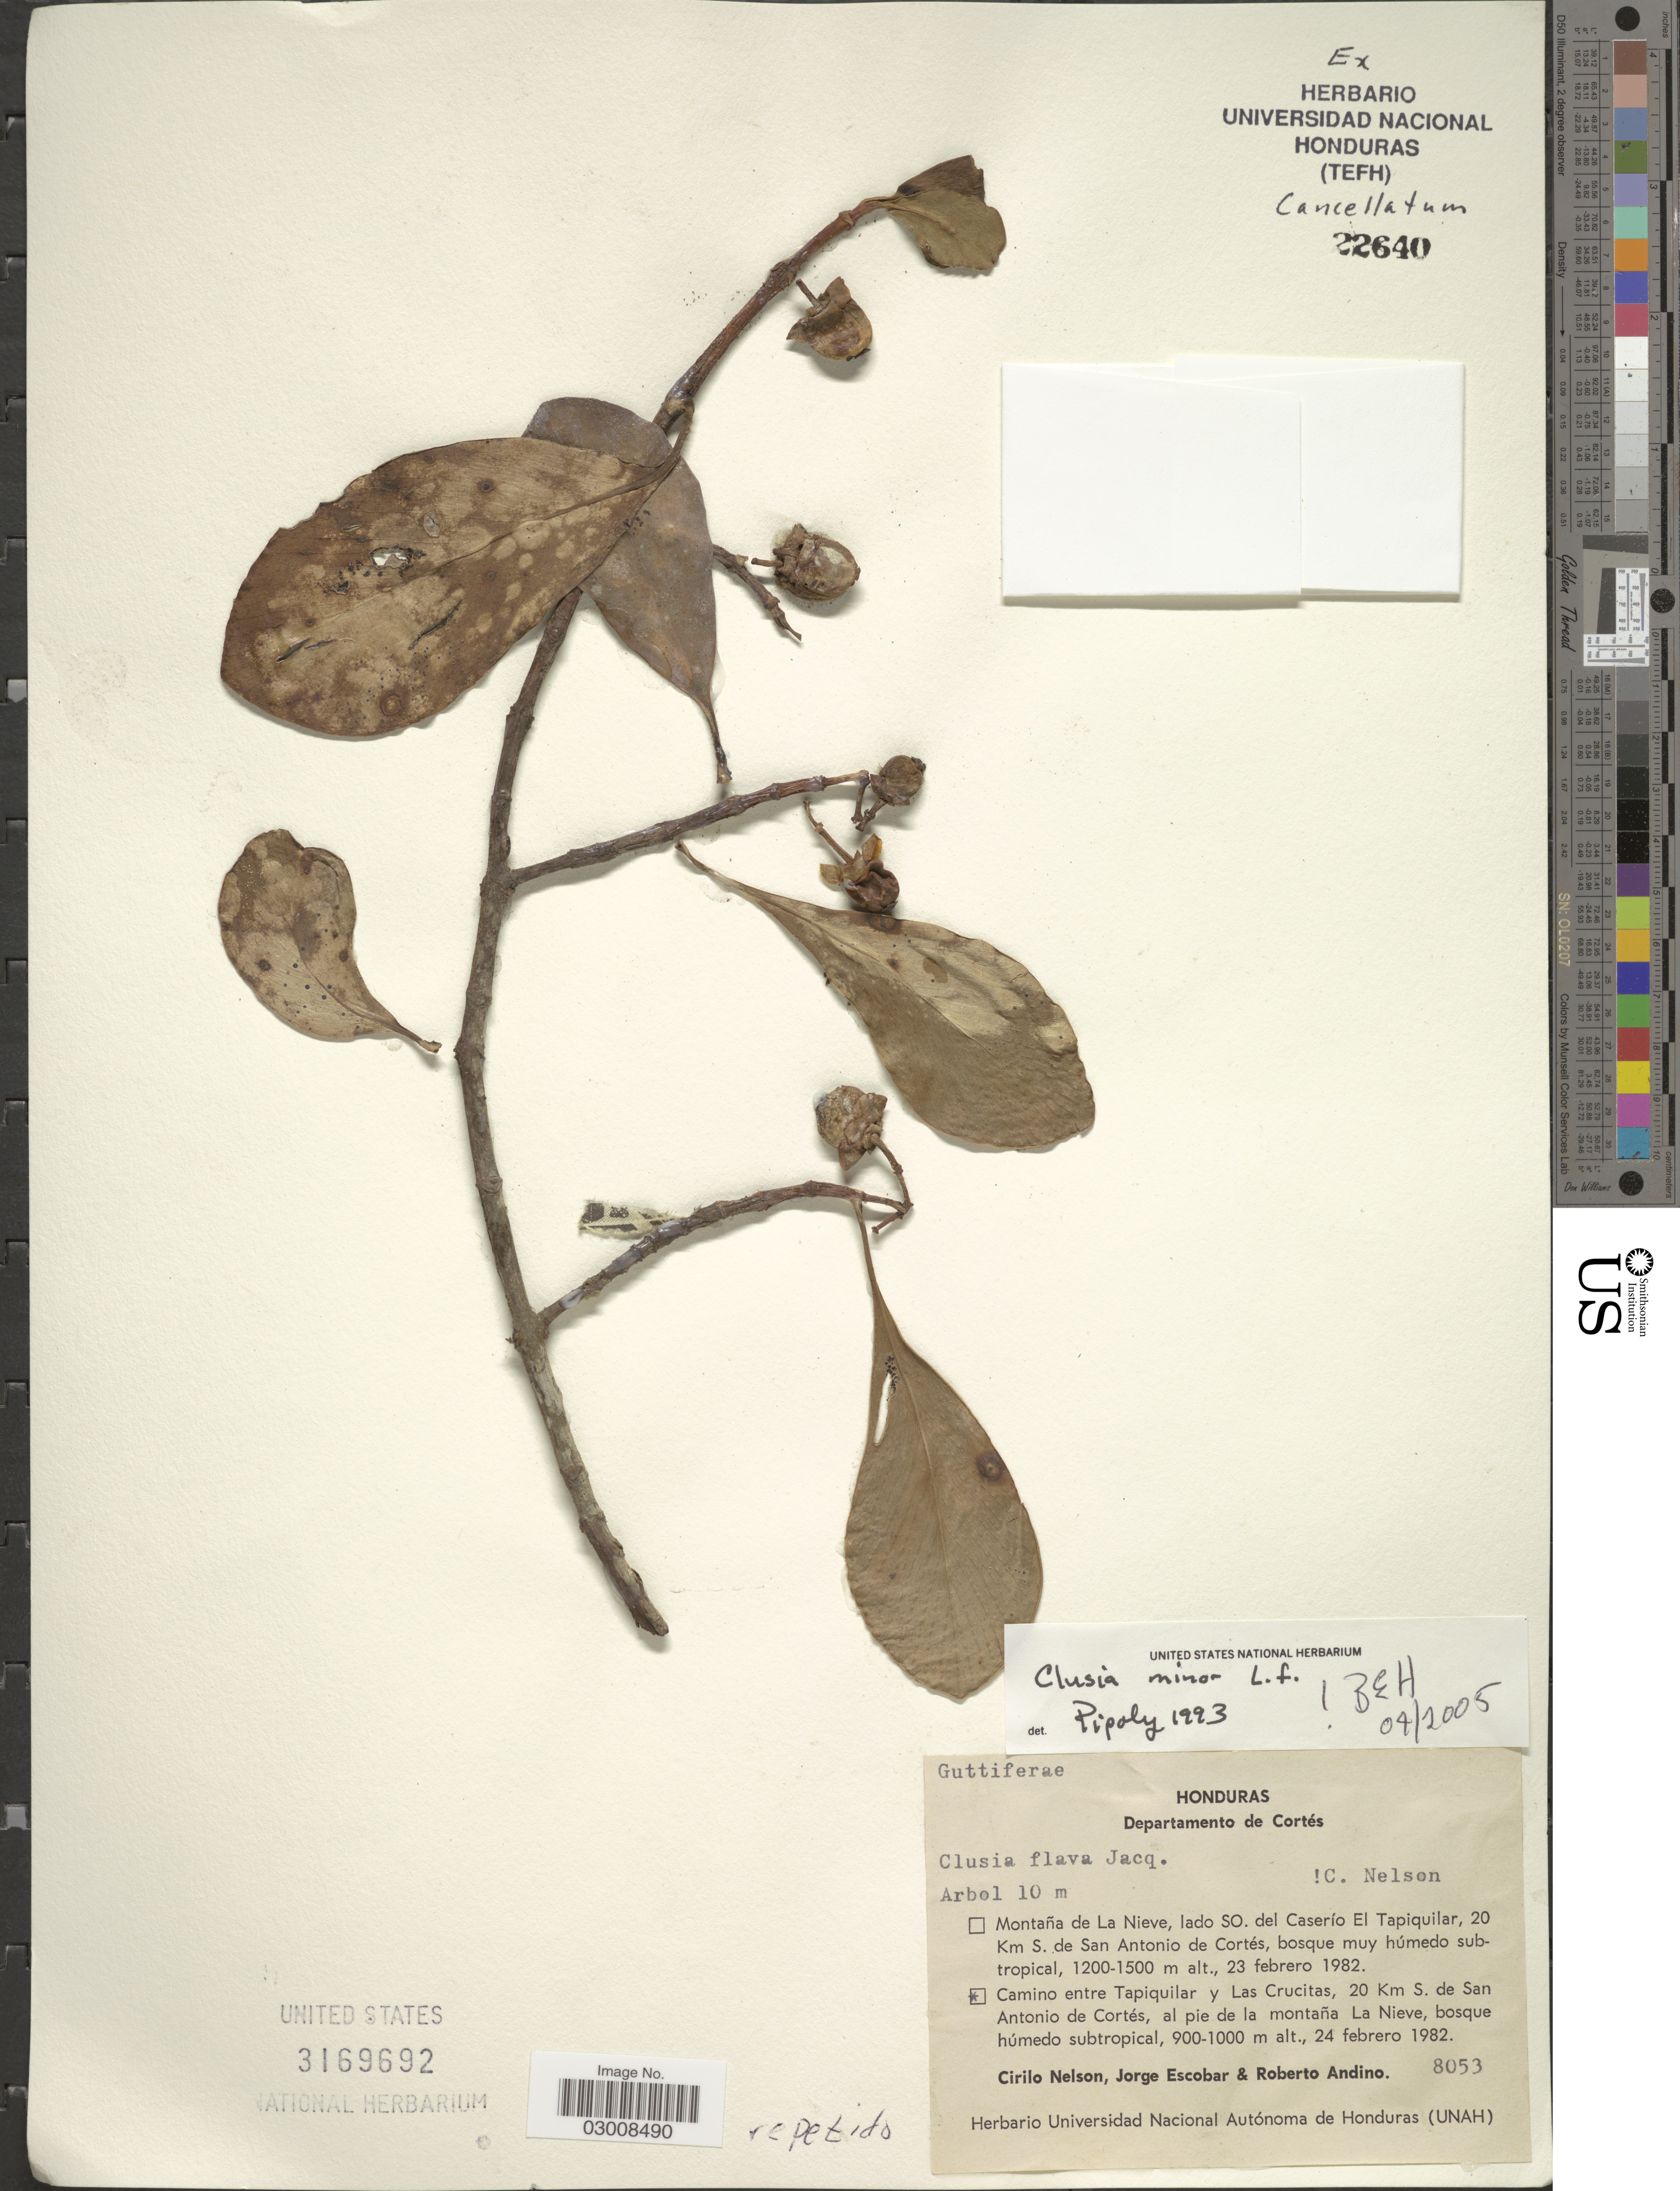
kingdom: Plantae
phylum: Tracheophyta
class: Magnoliopsida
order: Malpighiales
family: Clusiaceae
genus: Clusia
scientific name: Clusia minor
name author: L.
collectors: C. Nelson, J. Escobar & R. Andino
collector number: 8053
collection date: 1982-02-24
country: Honduras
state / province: Cortés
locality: Departamento de Cortés, Camino entre Tapiquilar y Las Crucitas, 20 Km S. de San Antonio de Cortés, al pie de la montaña La Nieve.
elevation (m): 900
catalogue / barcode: US 3169692